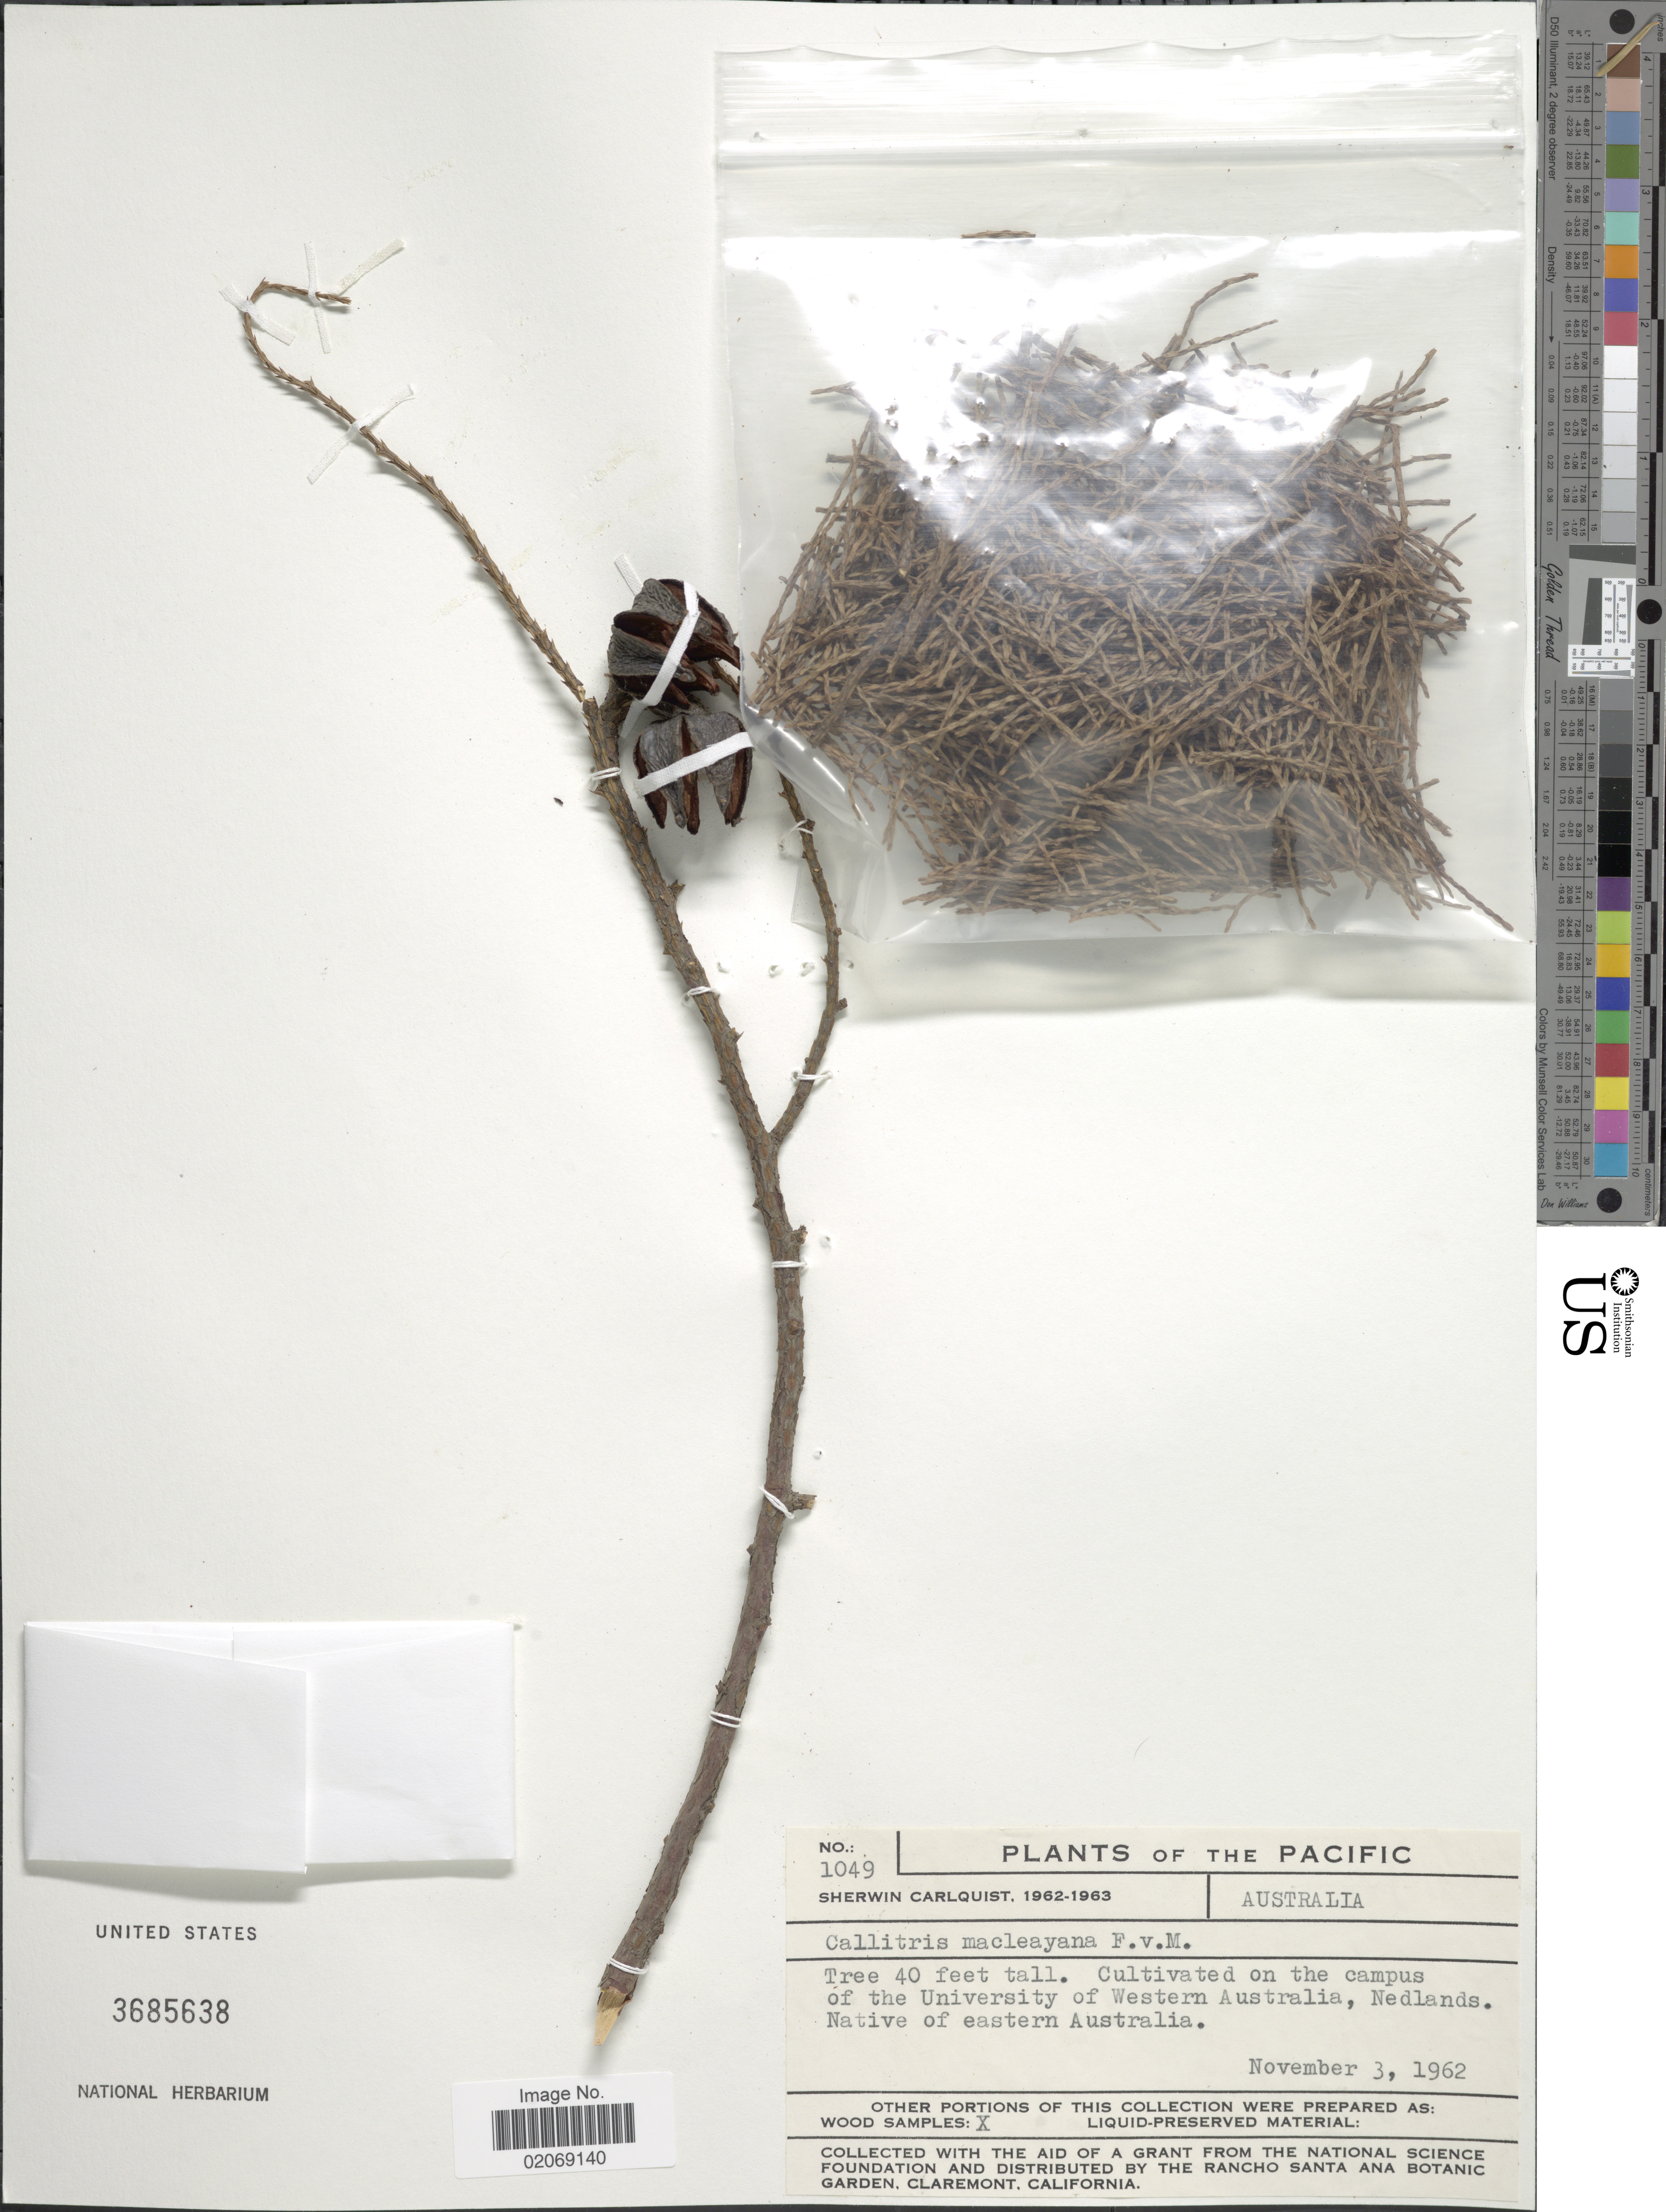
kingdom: Plantae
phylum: Tracheophyta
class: Pinopsida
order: Pinales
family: Cupressaceae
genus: Callitris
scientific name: Callitris macleayana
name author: (F. Muell.) F. Muell.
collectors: S. Carlquist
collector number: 1049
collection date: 1962-11-03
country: Australia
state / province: Western Australia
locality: Campus of the University of Western Australia, Nedlands, Native of eastern Australia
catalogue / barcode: US 3685638